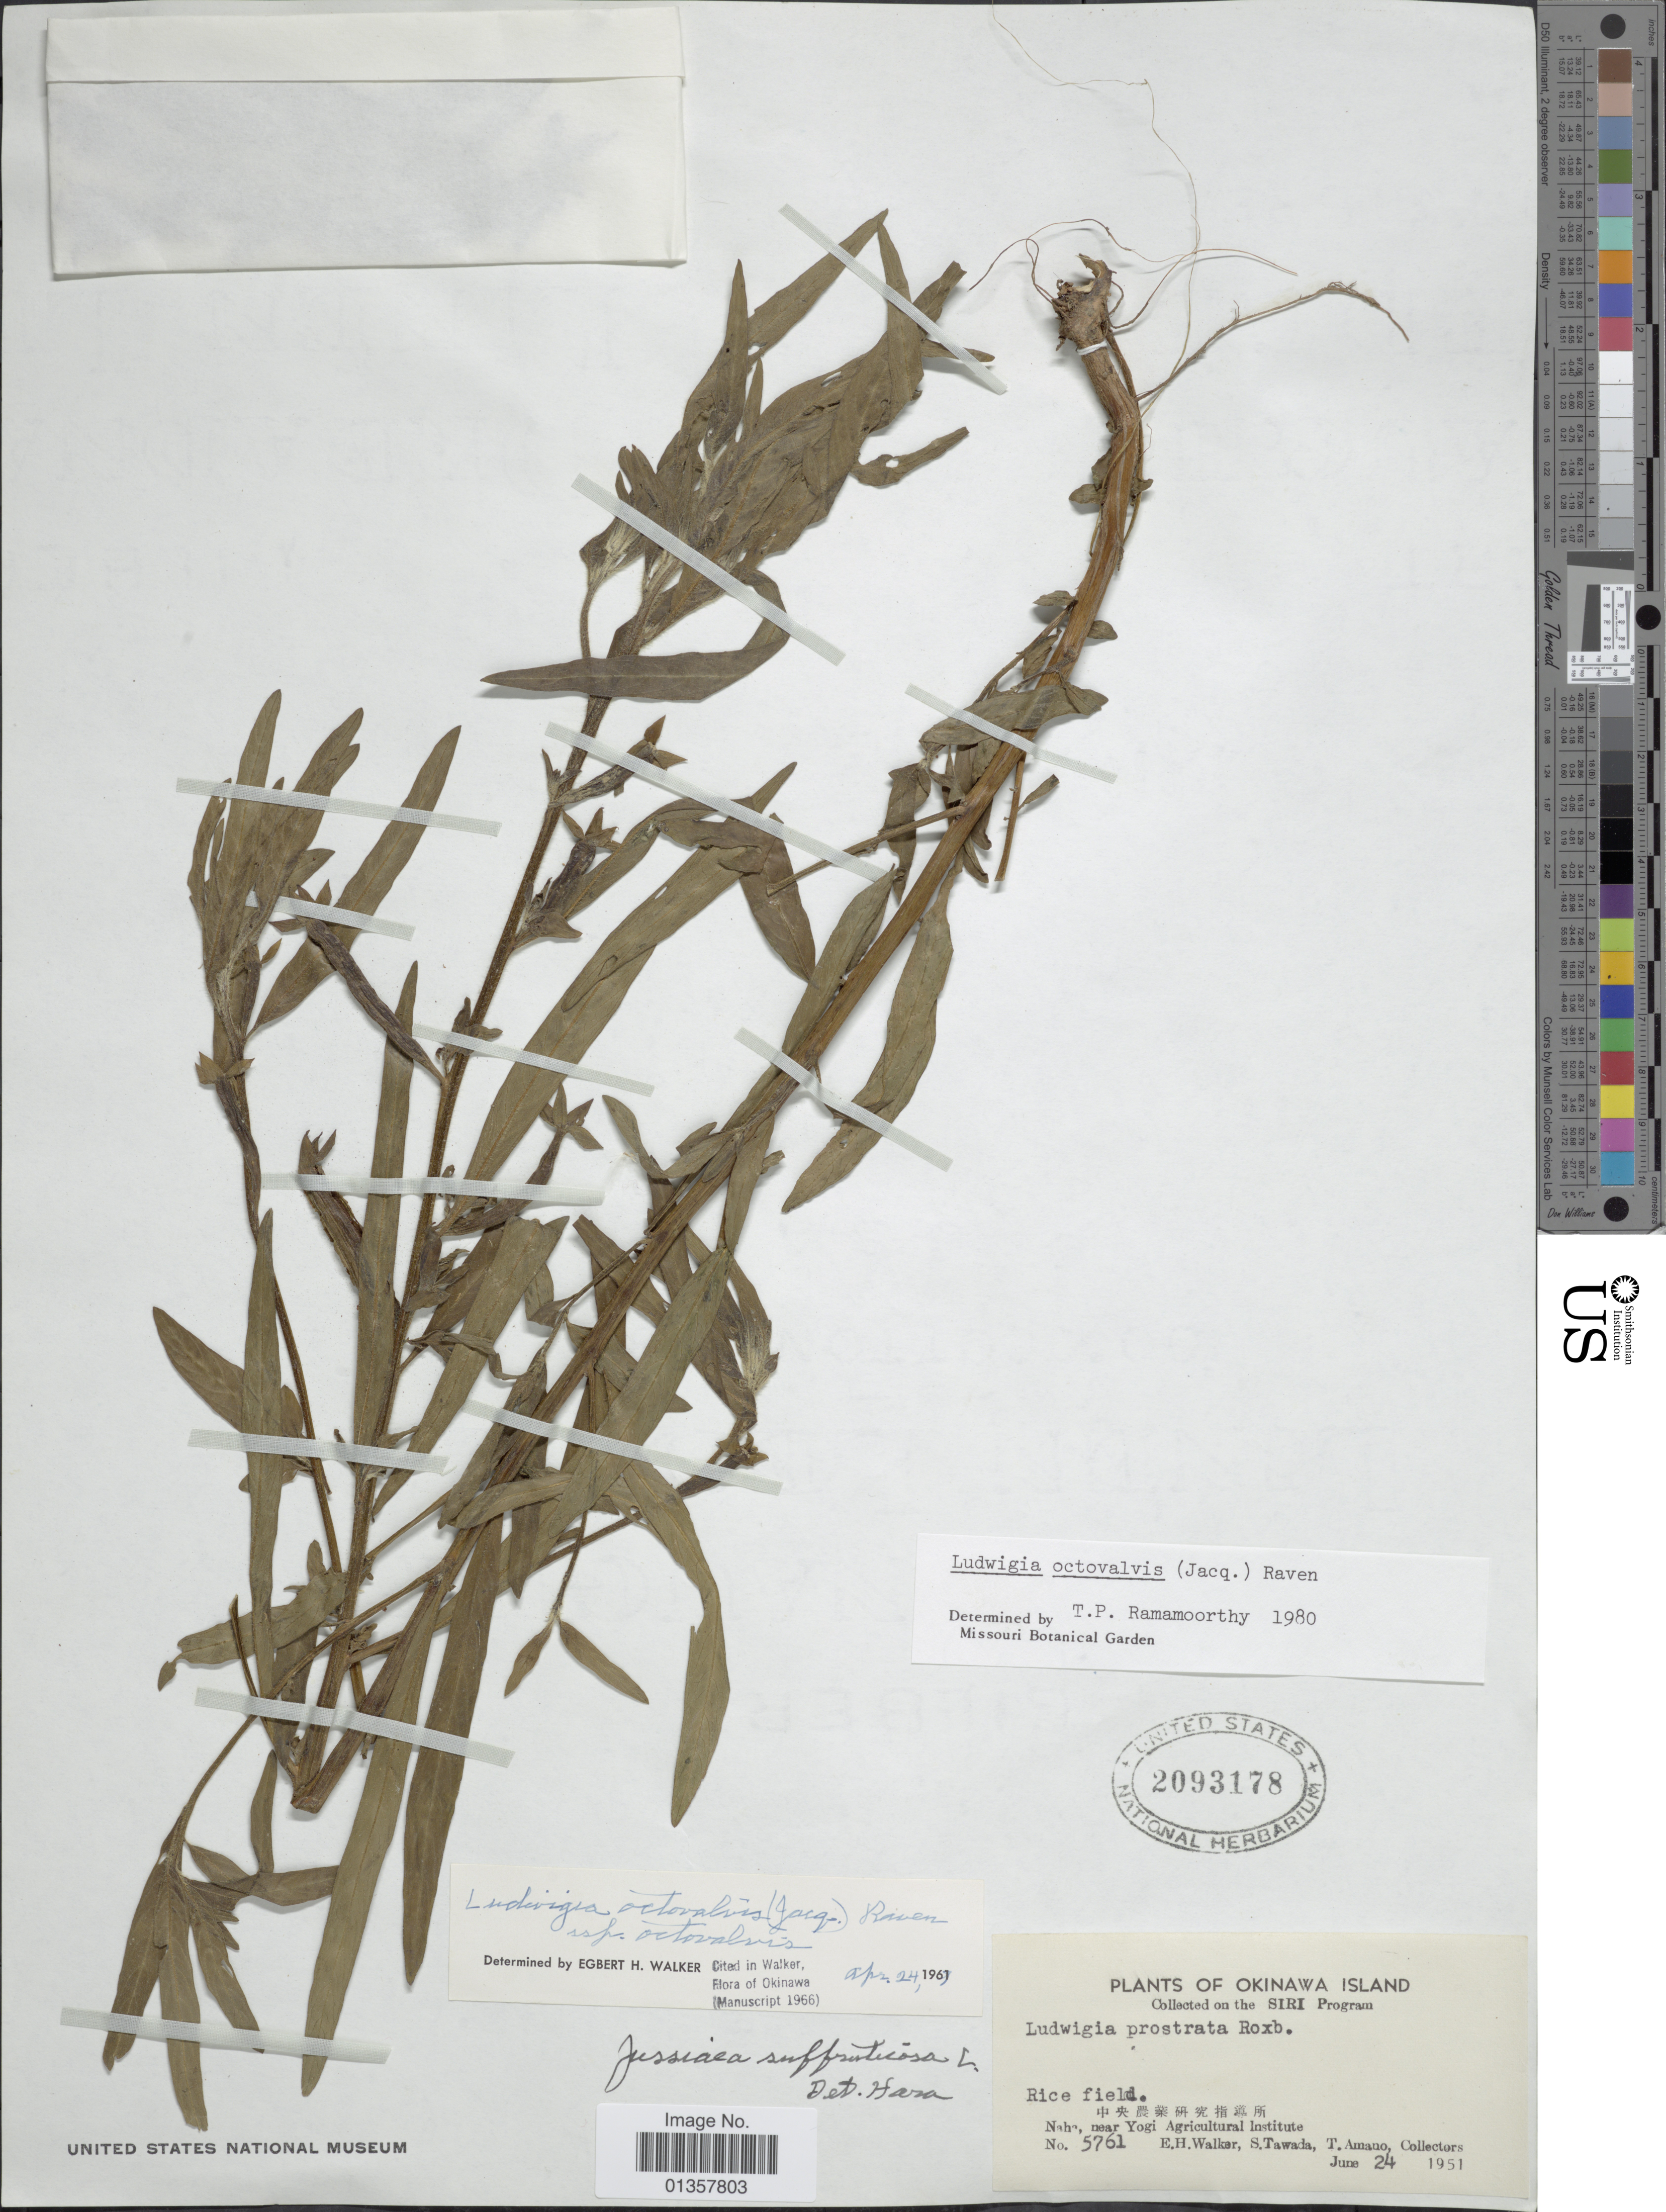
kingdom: Plantae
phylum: Tracheophyta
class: Magnoliopsida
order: Myrtales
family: Onagraceae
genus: Ludwigia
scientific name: Ludwigia octovalvis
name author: (Jacq.) P.H. Raven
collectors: E. H. Walker, S. Tawada & T. Amano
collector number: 5761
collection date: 1951-06-24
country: Japan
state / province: Okinawa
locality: Naha, near Yogi Agricultural Institute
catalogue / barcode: US 2093178